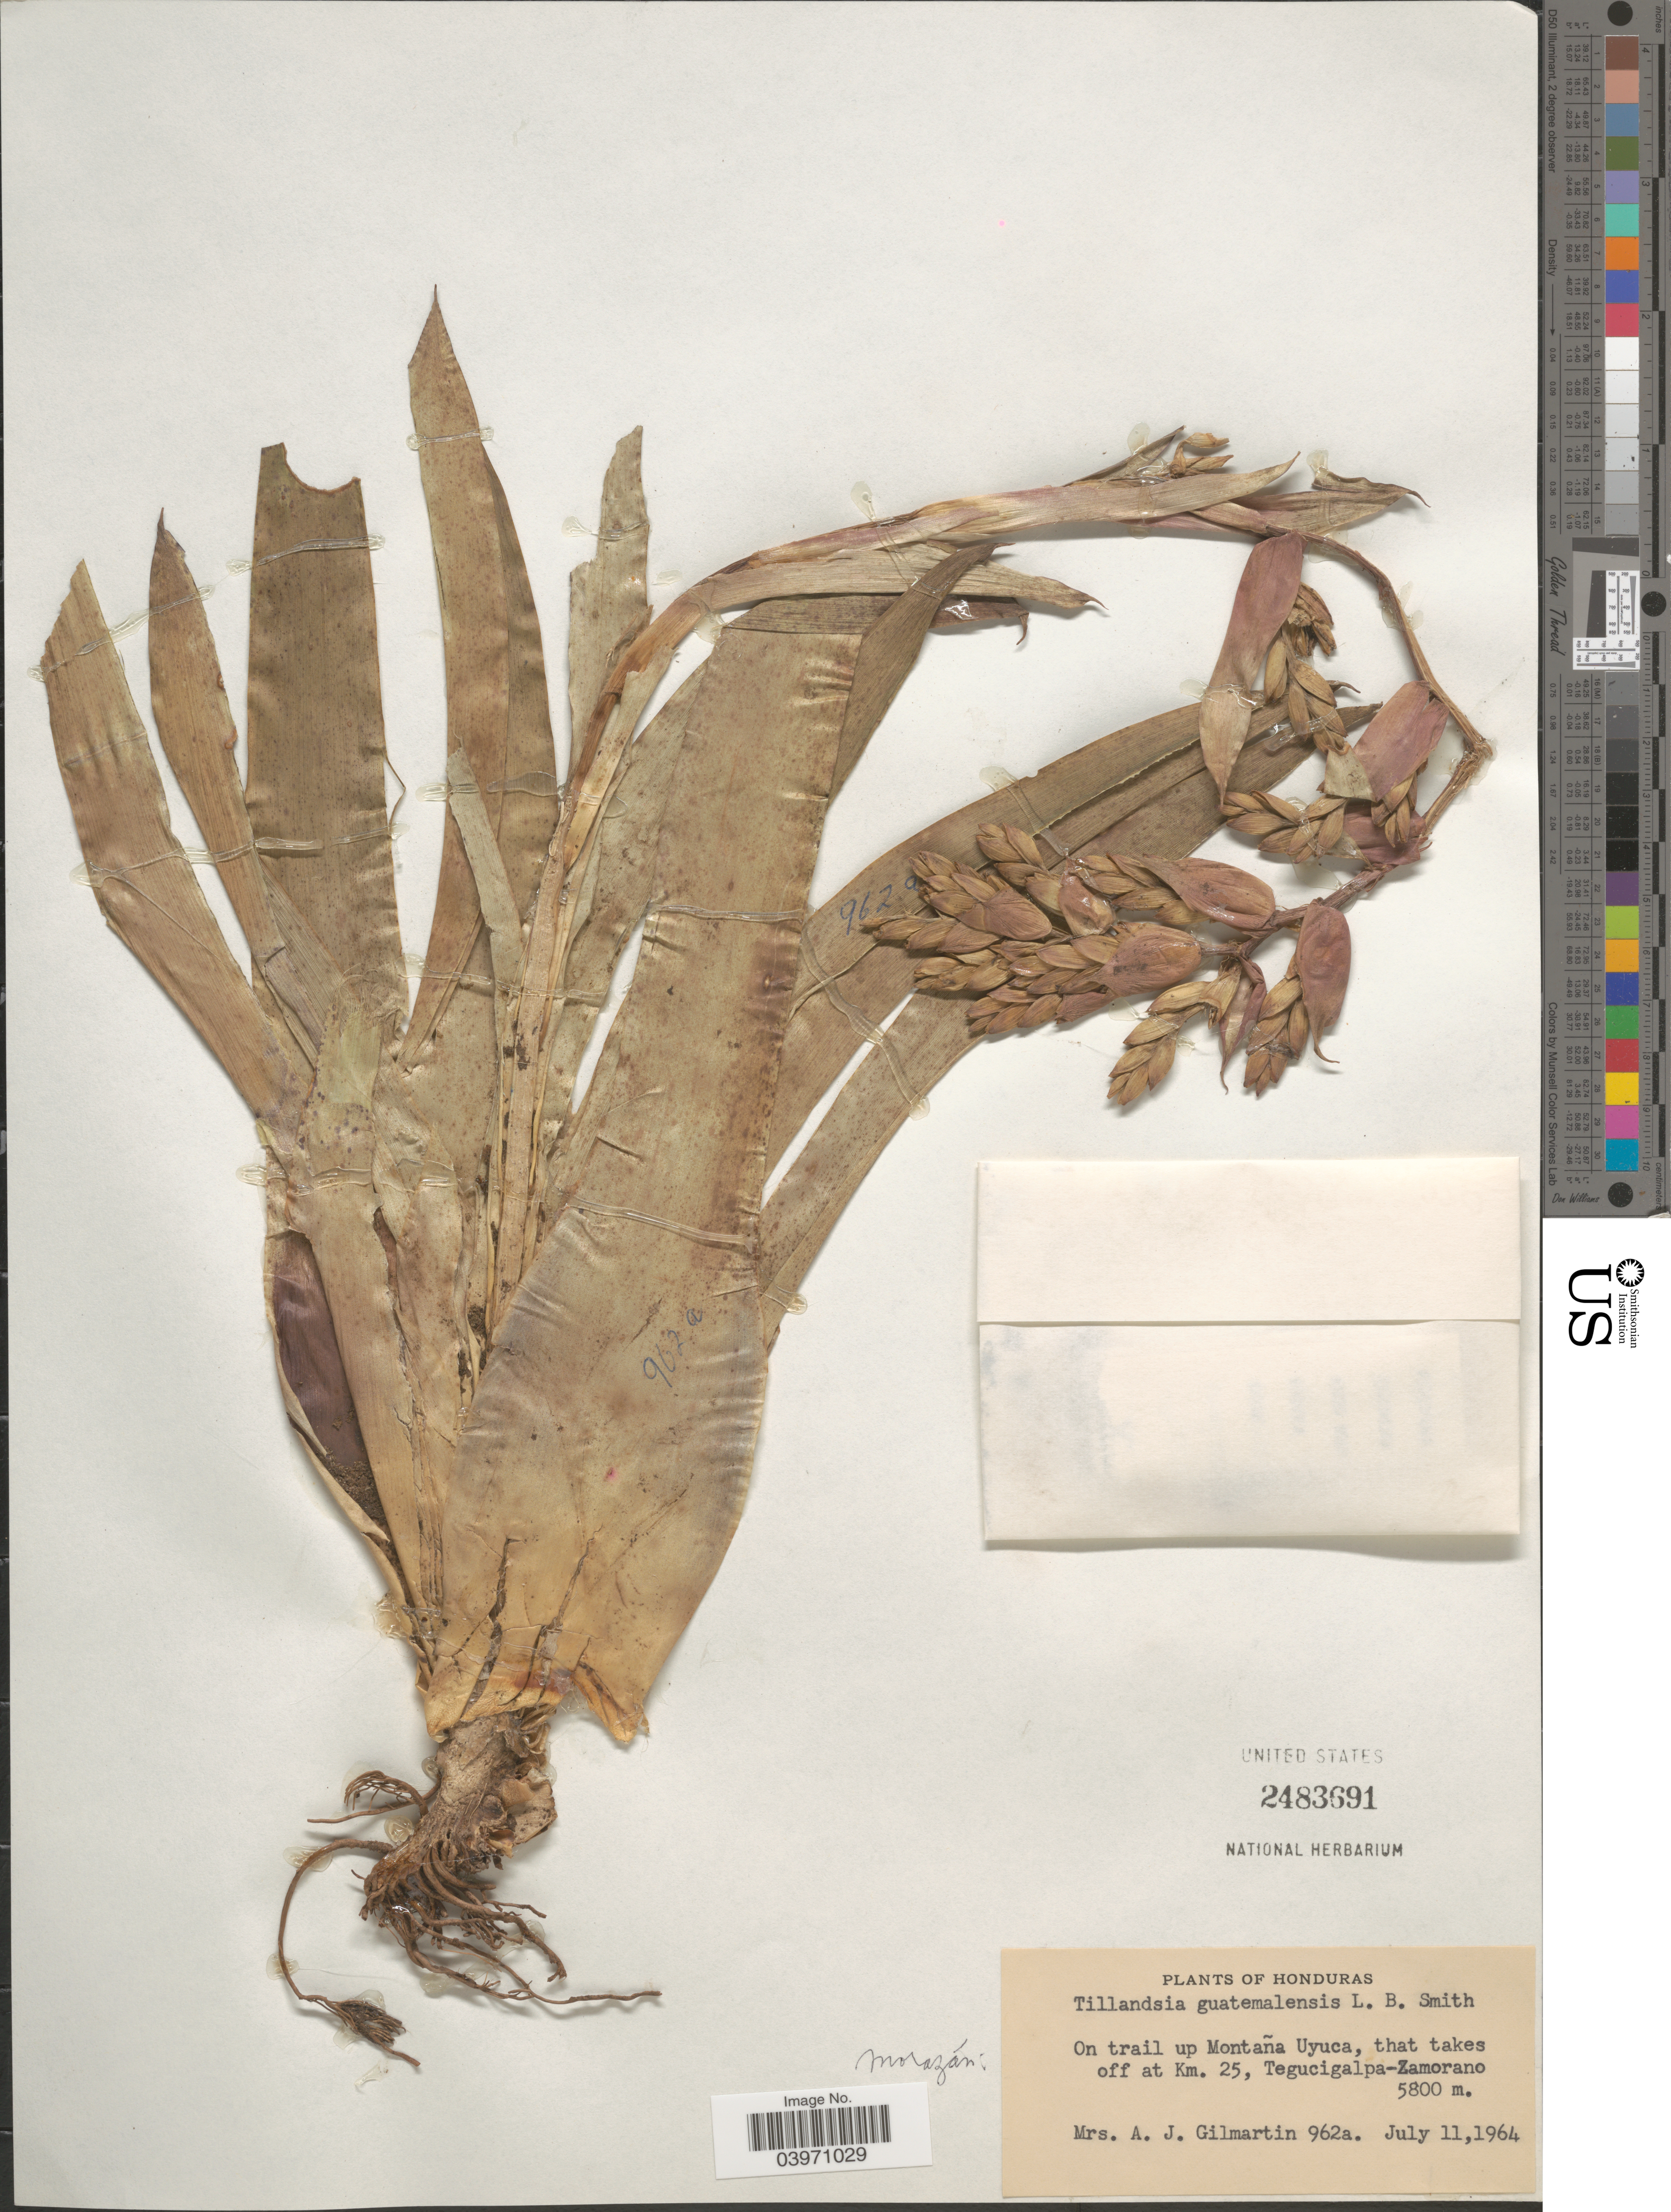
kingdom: Plantae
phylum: Tracheophyta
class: Liliopsida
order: Poales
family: Bromeliaceae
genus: Tillandsia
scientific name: Tillandsia guatemalensis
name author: L.B. Sm.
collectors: A. J. Gilmartin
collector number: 962a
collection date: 1964-07-11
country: Honduras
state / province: Fco. Morazán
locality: Morazán. On trail up Montaña Uyuca, that takes off at Km. 25, Tegucigalpa-Zamorano.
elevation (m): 5800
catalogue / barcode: US 2483691